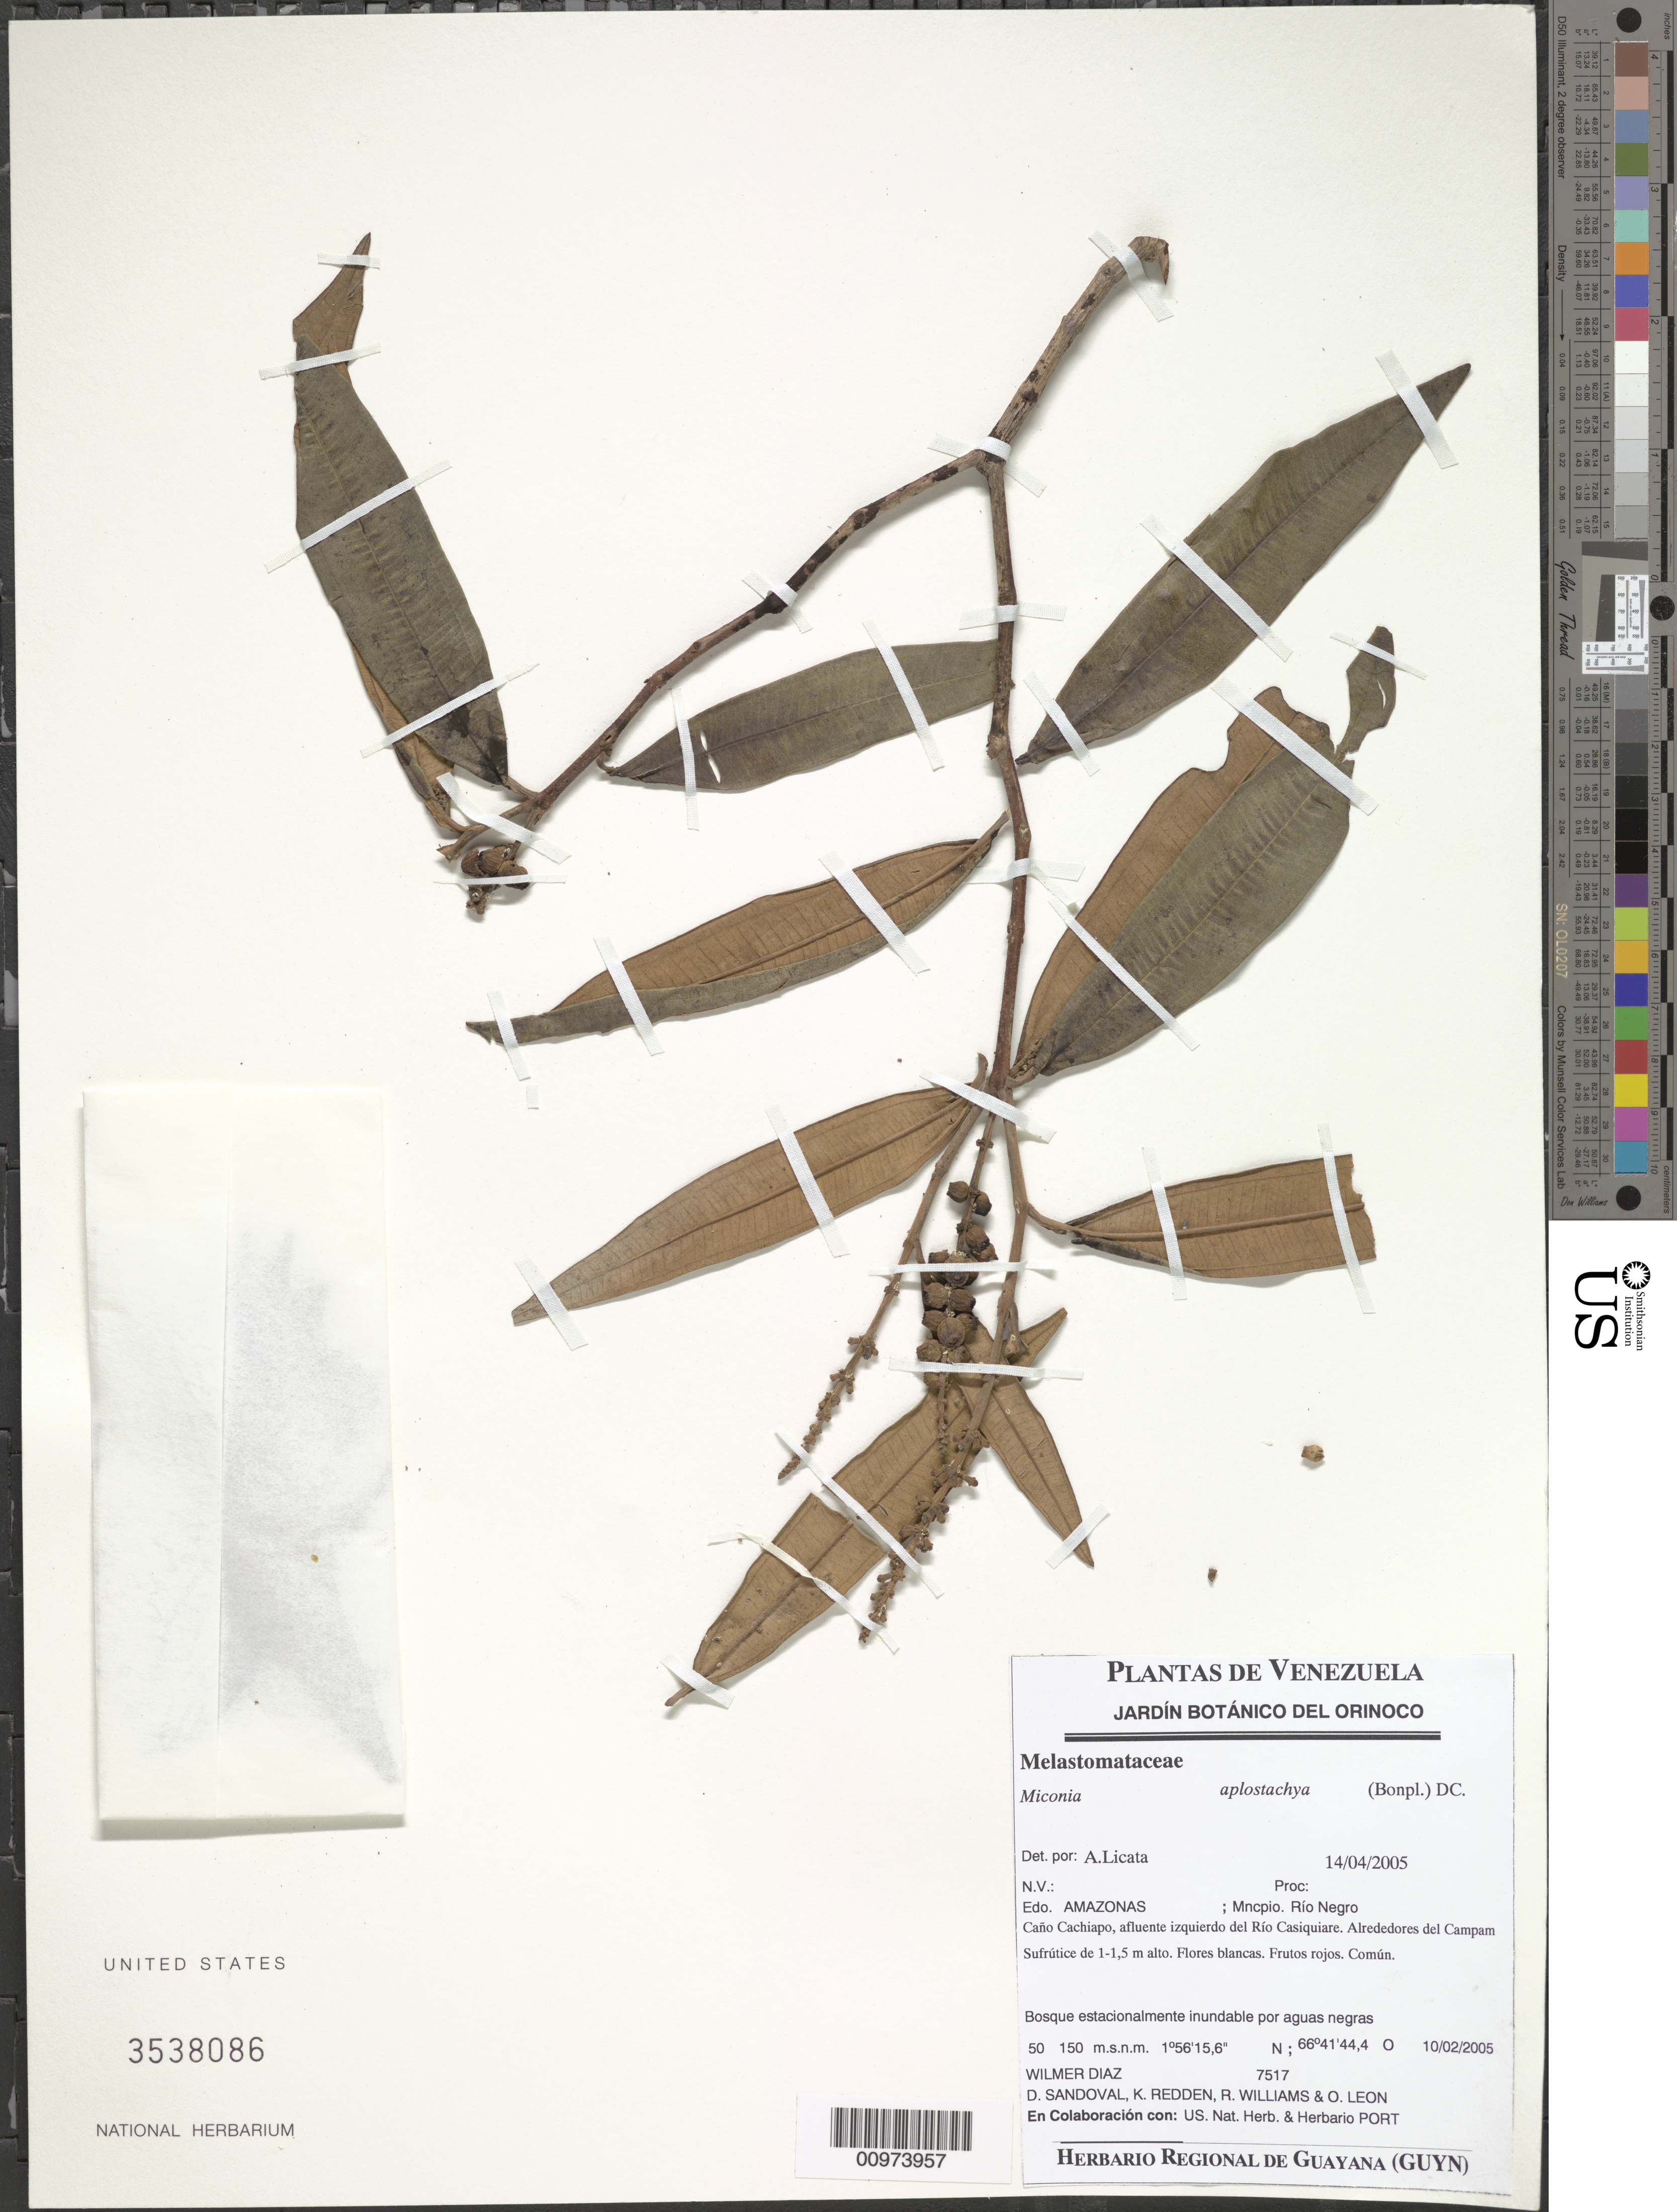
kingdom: Plantae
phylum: Tracheophyta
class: Magnoliopsida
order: Myrtales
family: Melastomataceae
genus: Miconia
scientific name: Miconia aplostachya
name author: (Bonpl.) DC.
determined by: Licata, A., (PORT), Univ. Nac. Exp. de los Llanos Ezequiel Zamora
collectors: W. Díaz P., D. Sandoval, K. M. Redden, R. Williams & O. León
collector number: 7517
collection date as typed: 10-Feb-05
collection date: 2005-02-10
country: Venezuela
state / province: Amazonas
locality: Mun. Río Negro, Caño Cachiapo, afluente izquierdo del Río Casiquiare. Alrededores del Campamento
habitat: Bosque estacionalmente inundable por aguas negras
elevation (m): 50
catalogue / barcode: US 3538086